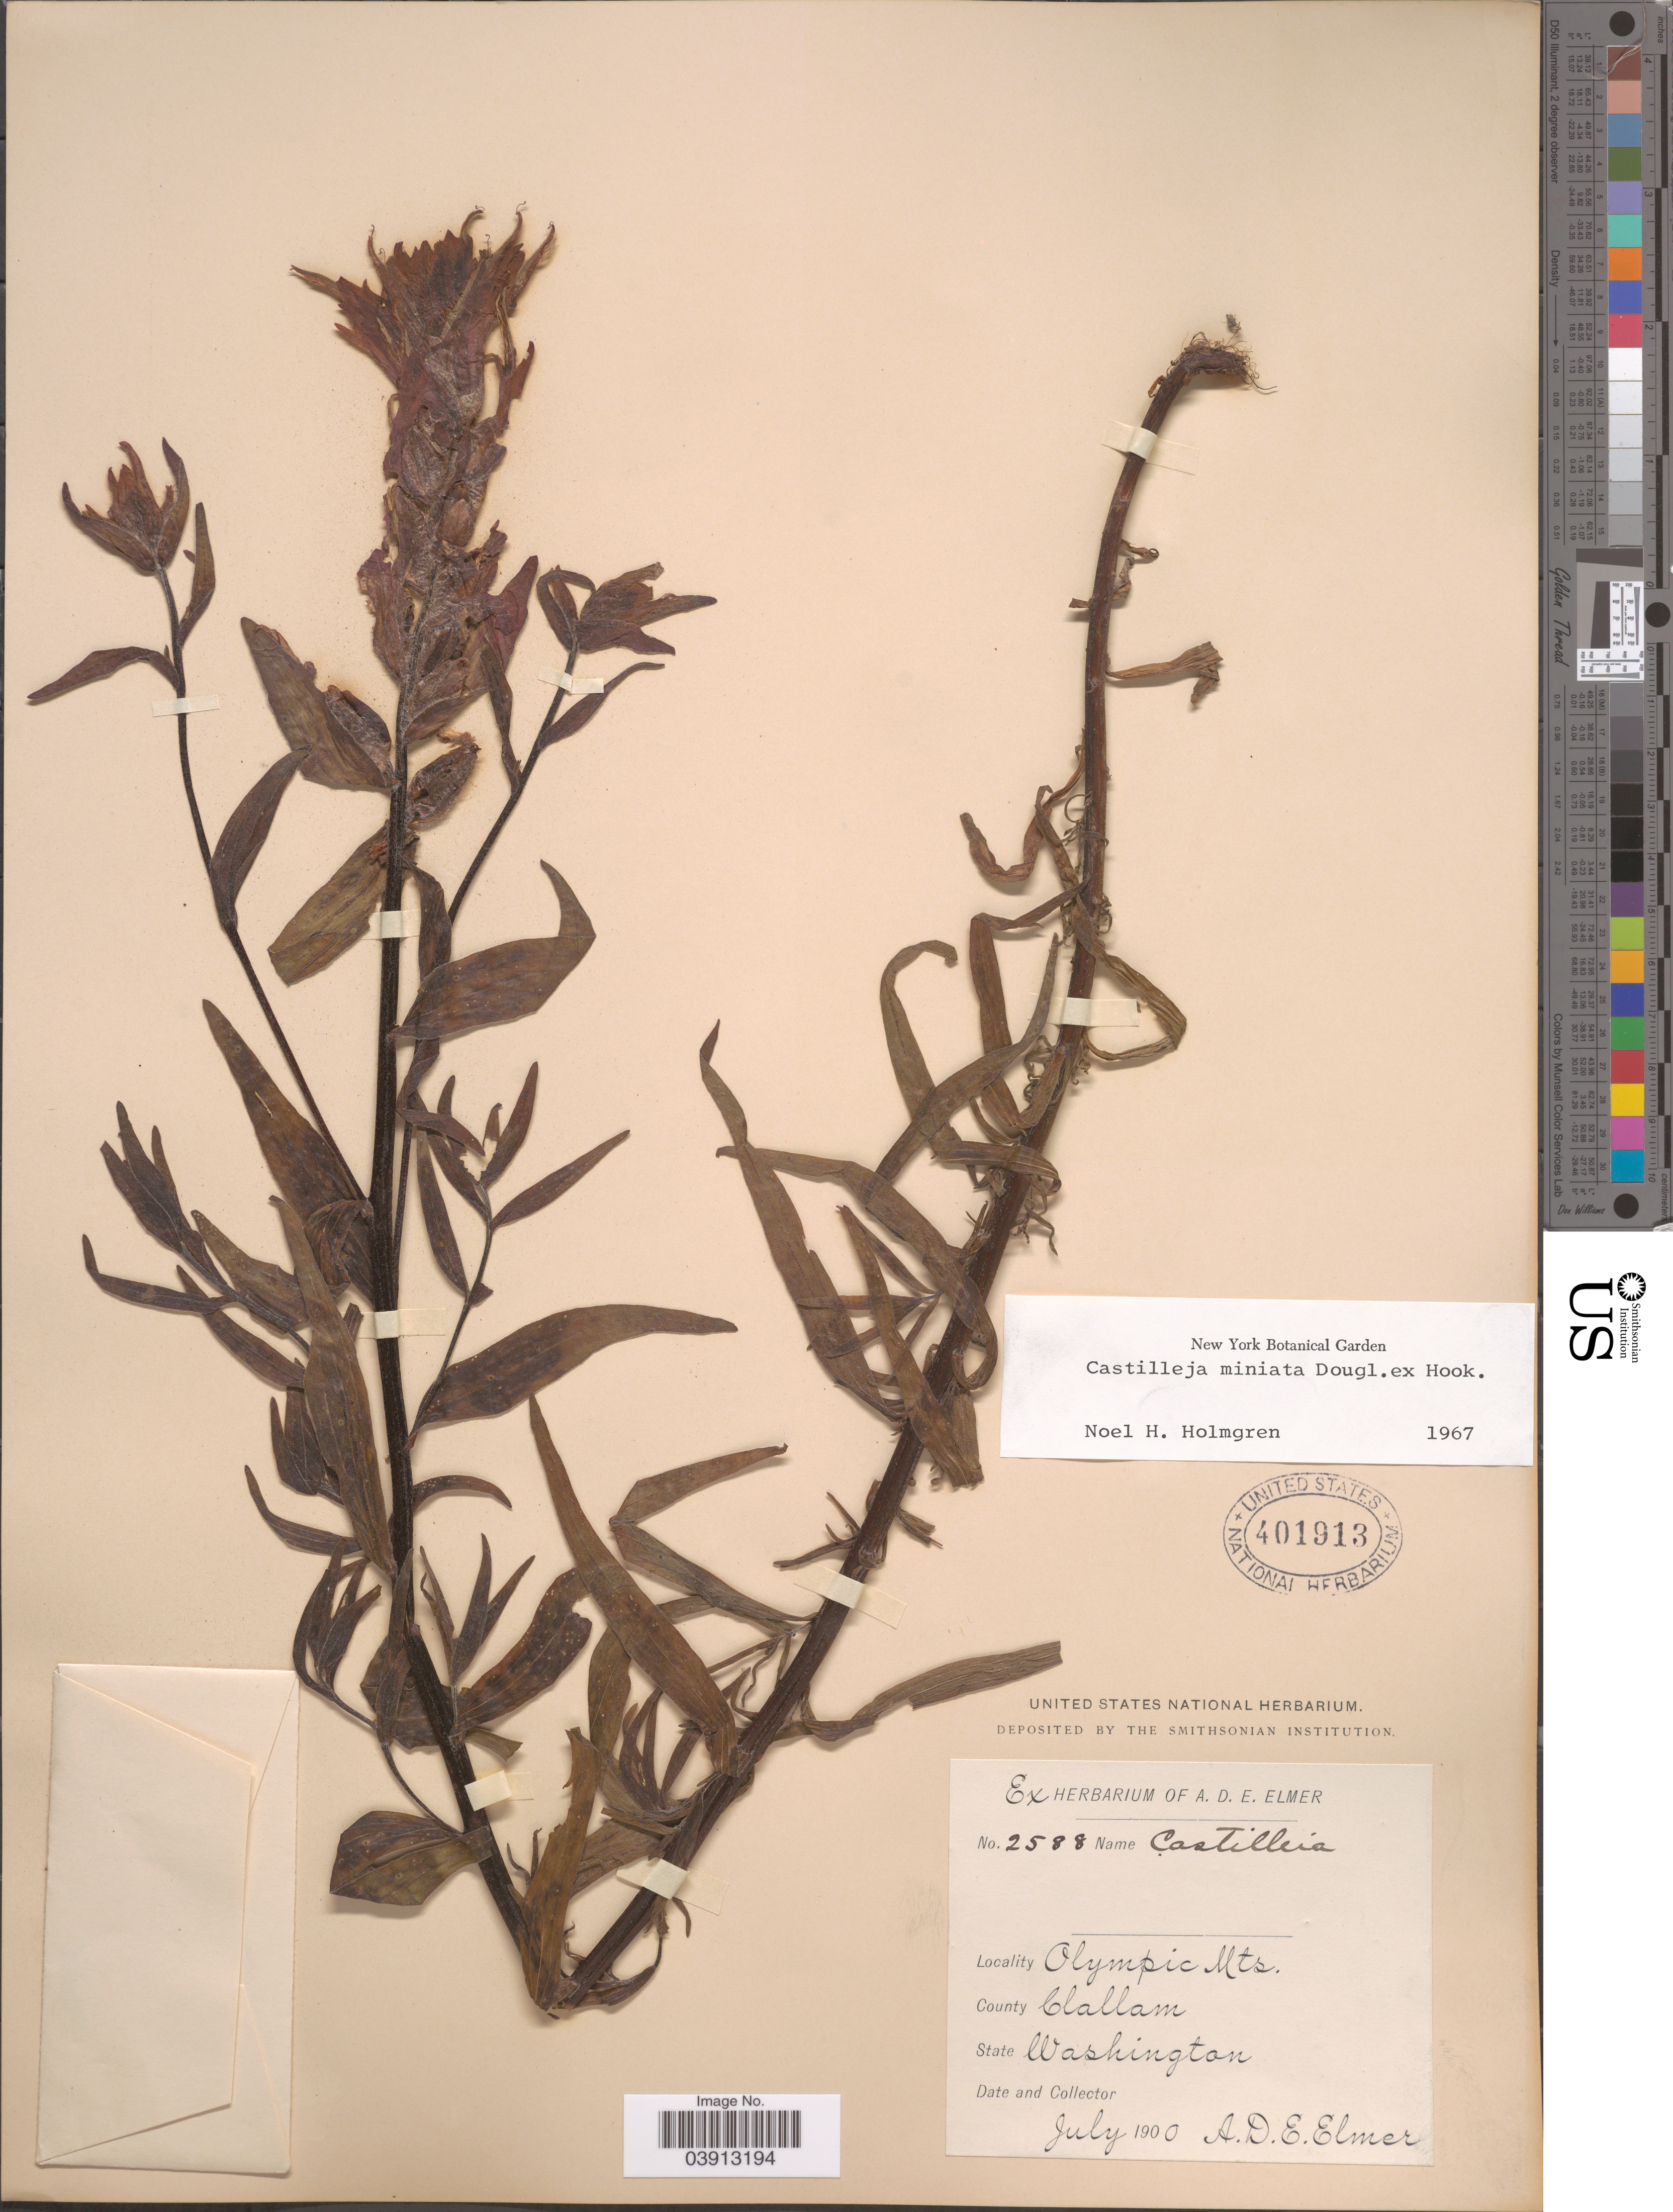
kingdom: Plantae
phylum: Tracheophyta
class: Magnoliopsida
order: Lamiales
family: Orobanchaceae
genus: Castilleja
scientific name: Castilleja miniata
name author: Douglas ex Hook.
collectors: A. D. E. Elmer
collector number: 2588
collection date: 1900-07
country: United States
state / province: Washington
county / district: Clallam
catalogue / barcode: US 401913